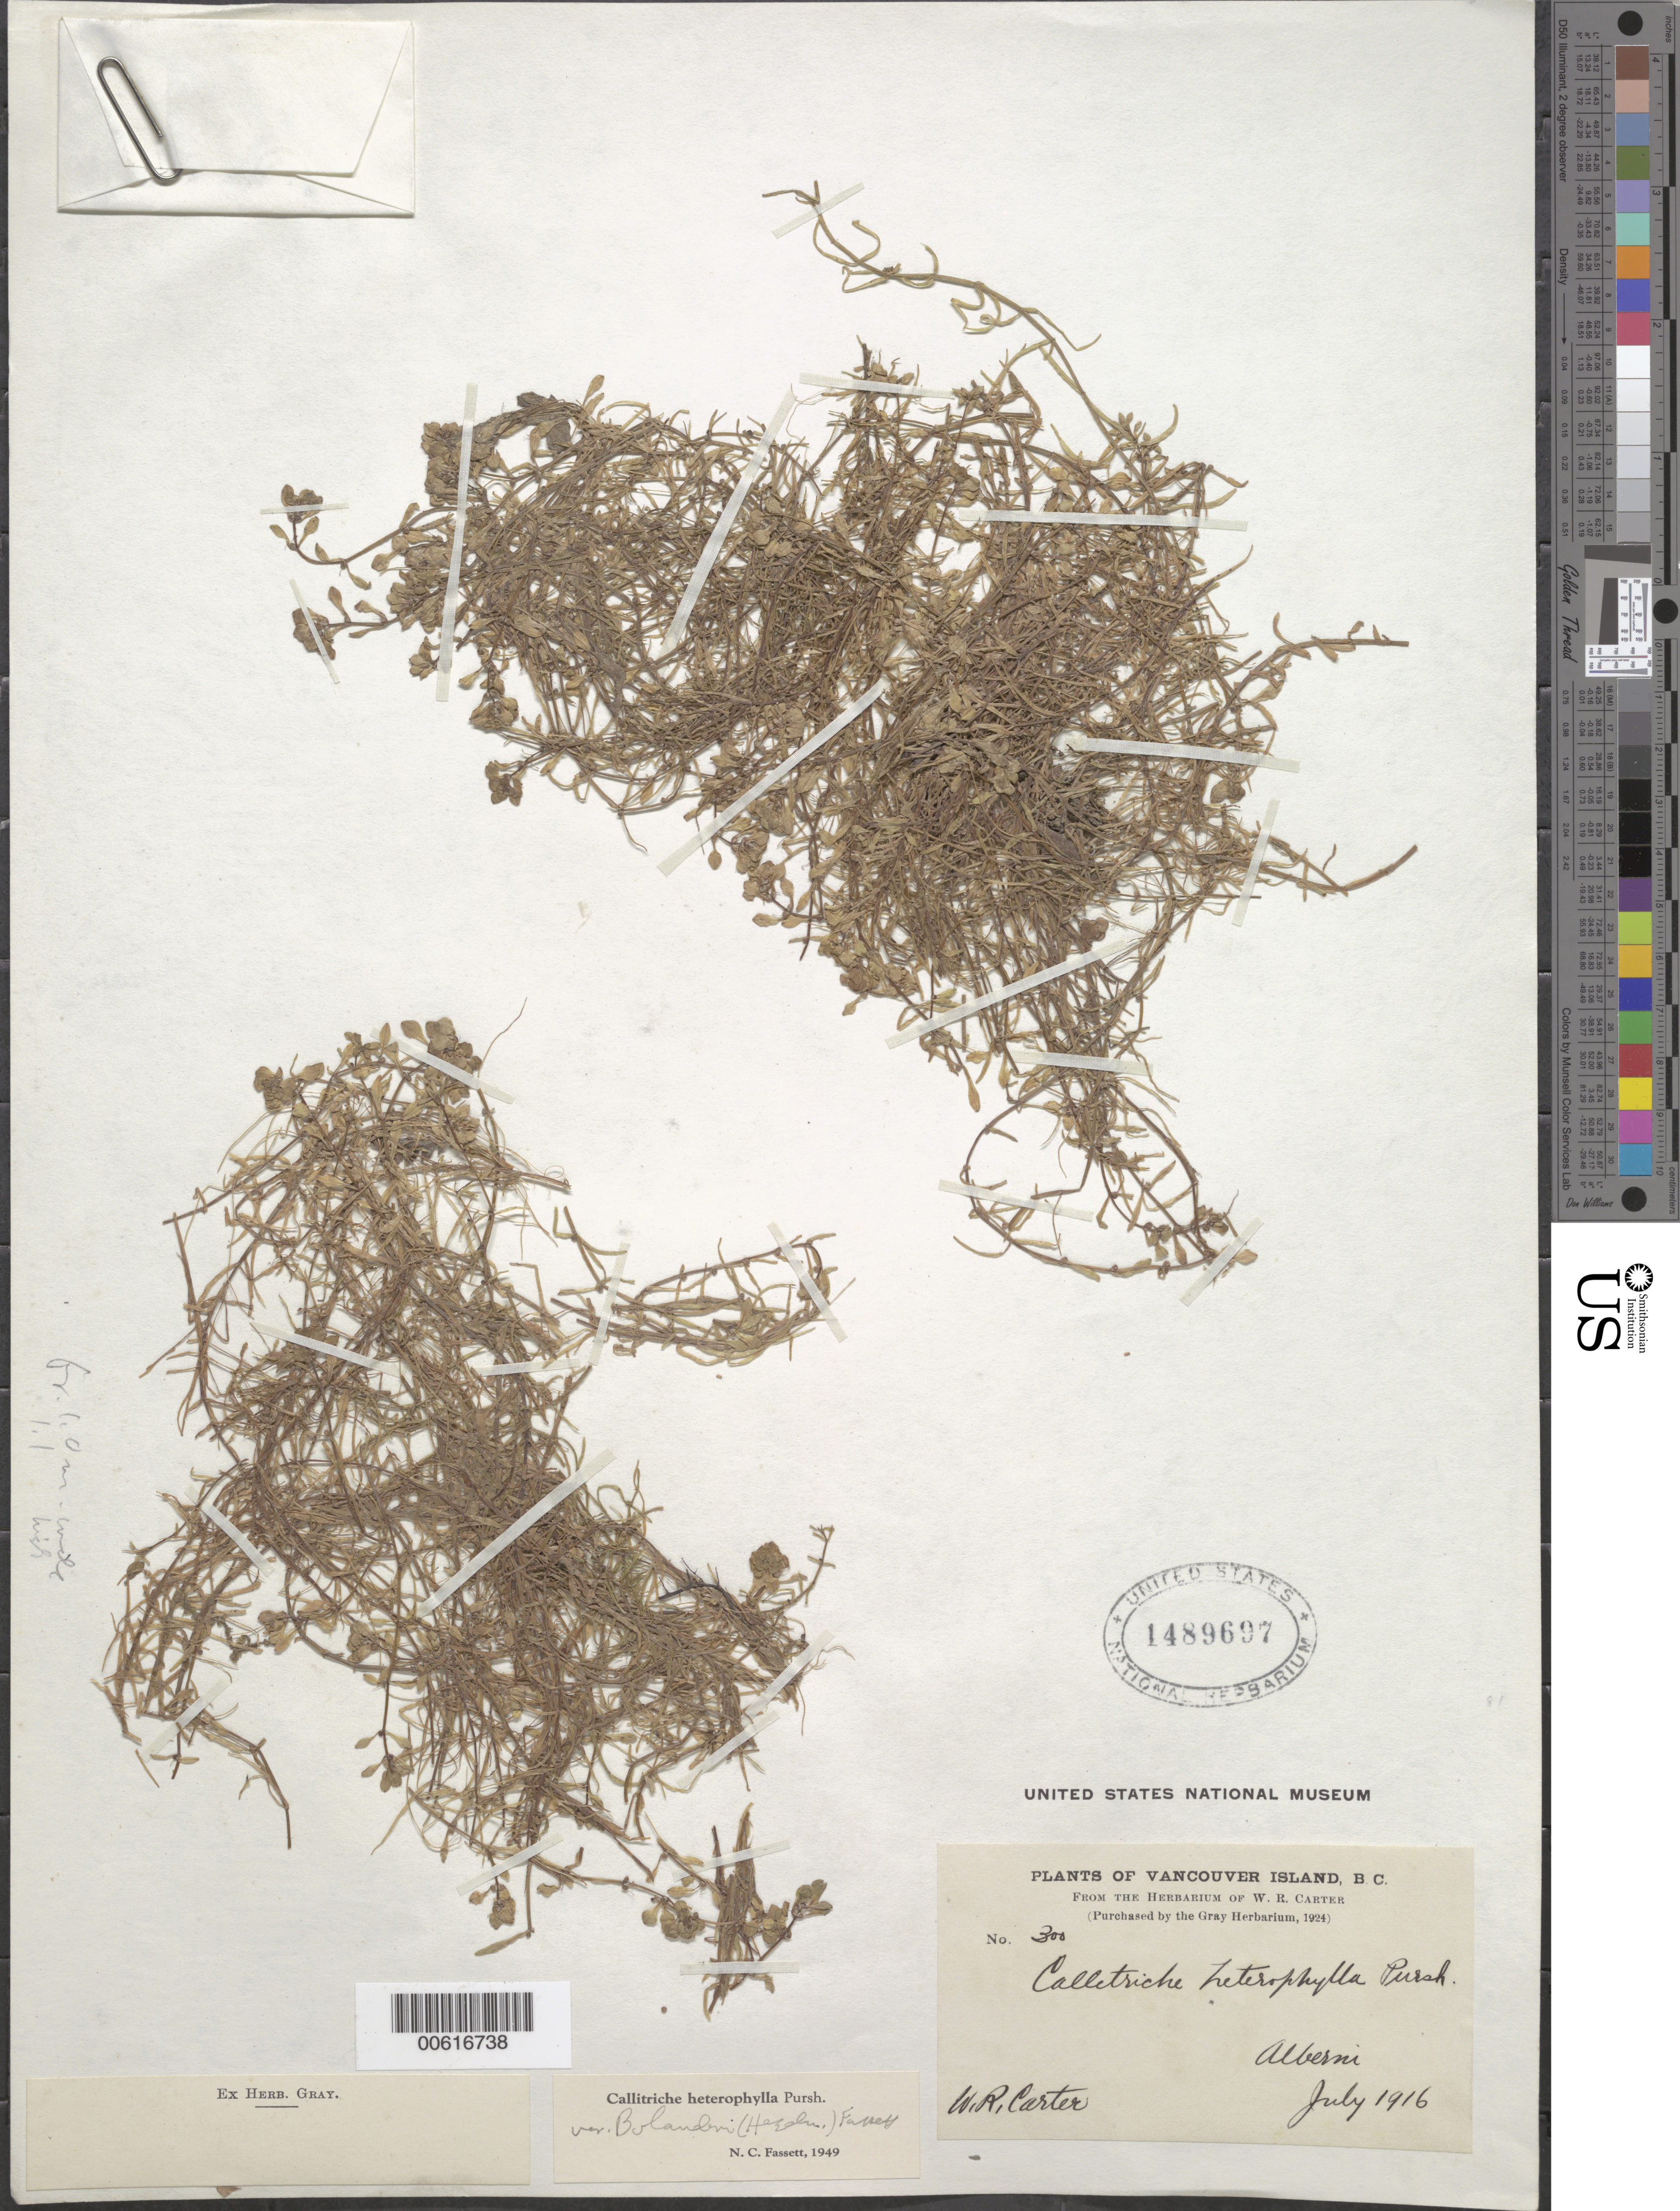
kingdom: Plantae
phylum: Tracheophyta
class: Magnoliopsida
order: Lamiales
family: Plantaginaceae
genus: Callitriche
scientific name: Callitriche heterophylla var. bolanderi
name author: (Hegelm.) Fassett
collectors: W. R. Carter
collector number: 300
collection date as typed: Jul 1916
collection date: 1916-07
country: Canada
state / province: British Columbia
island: Vancouver Island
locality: Alberni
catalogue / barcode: US 1489697